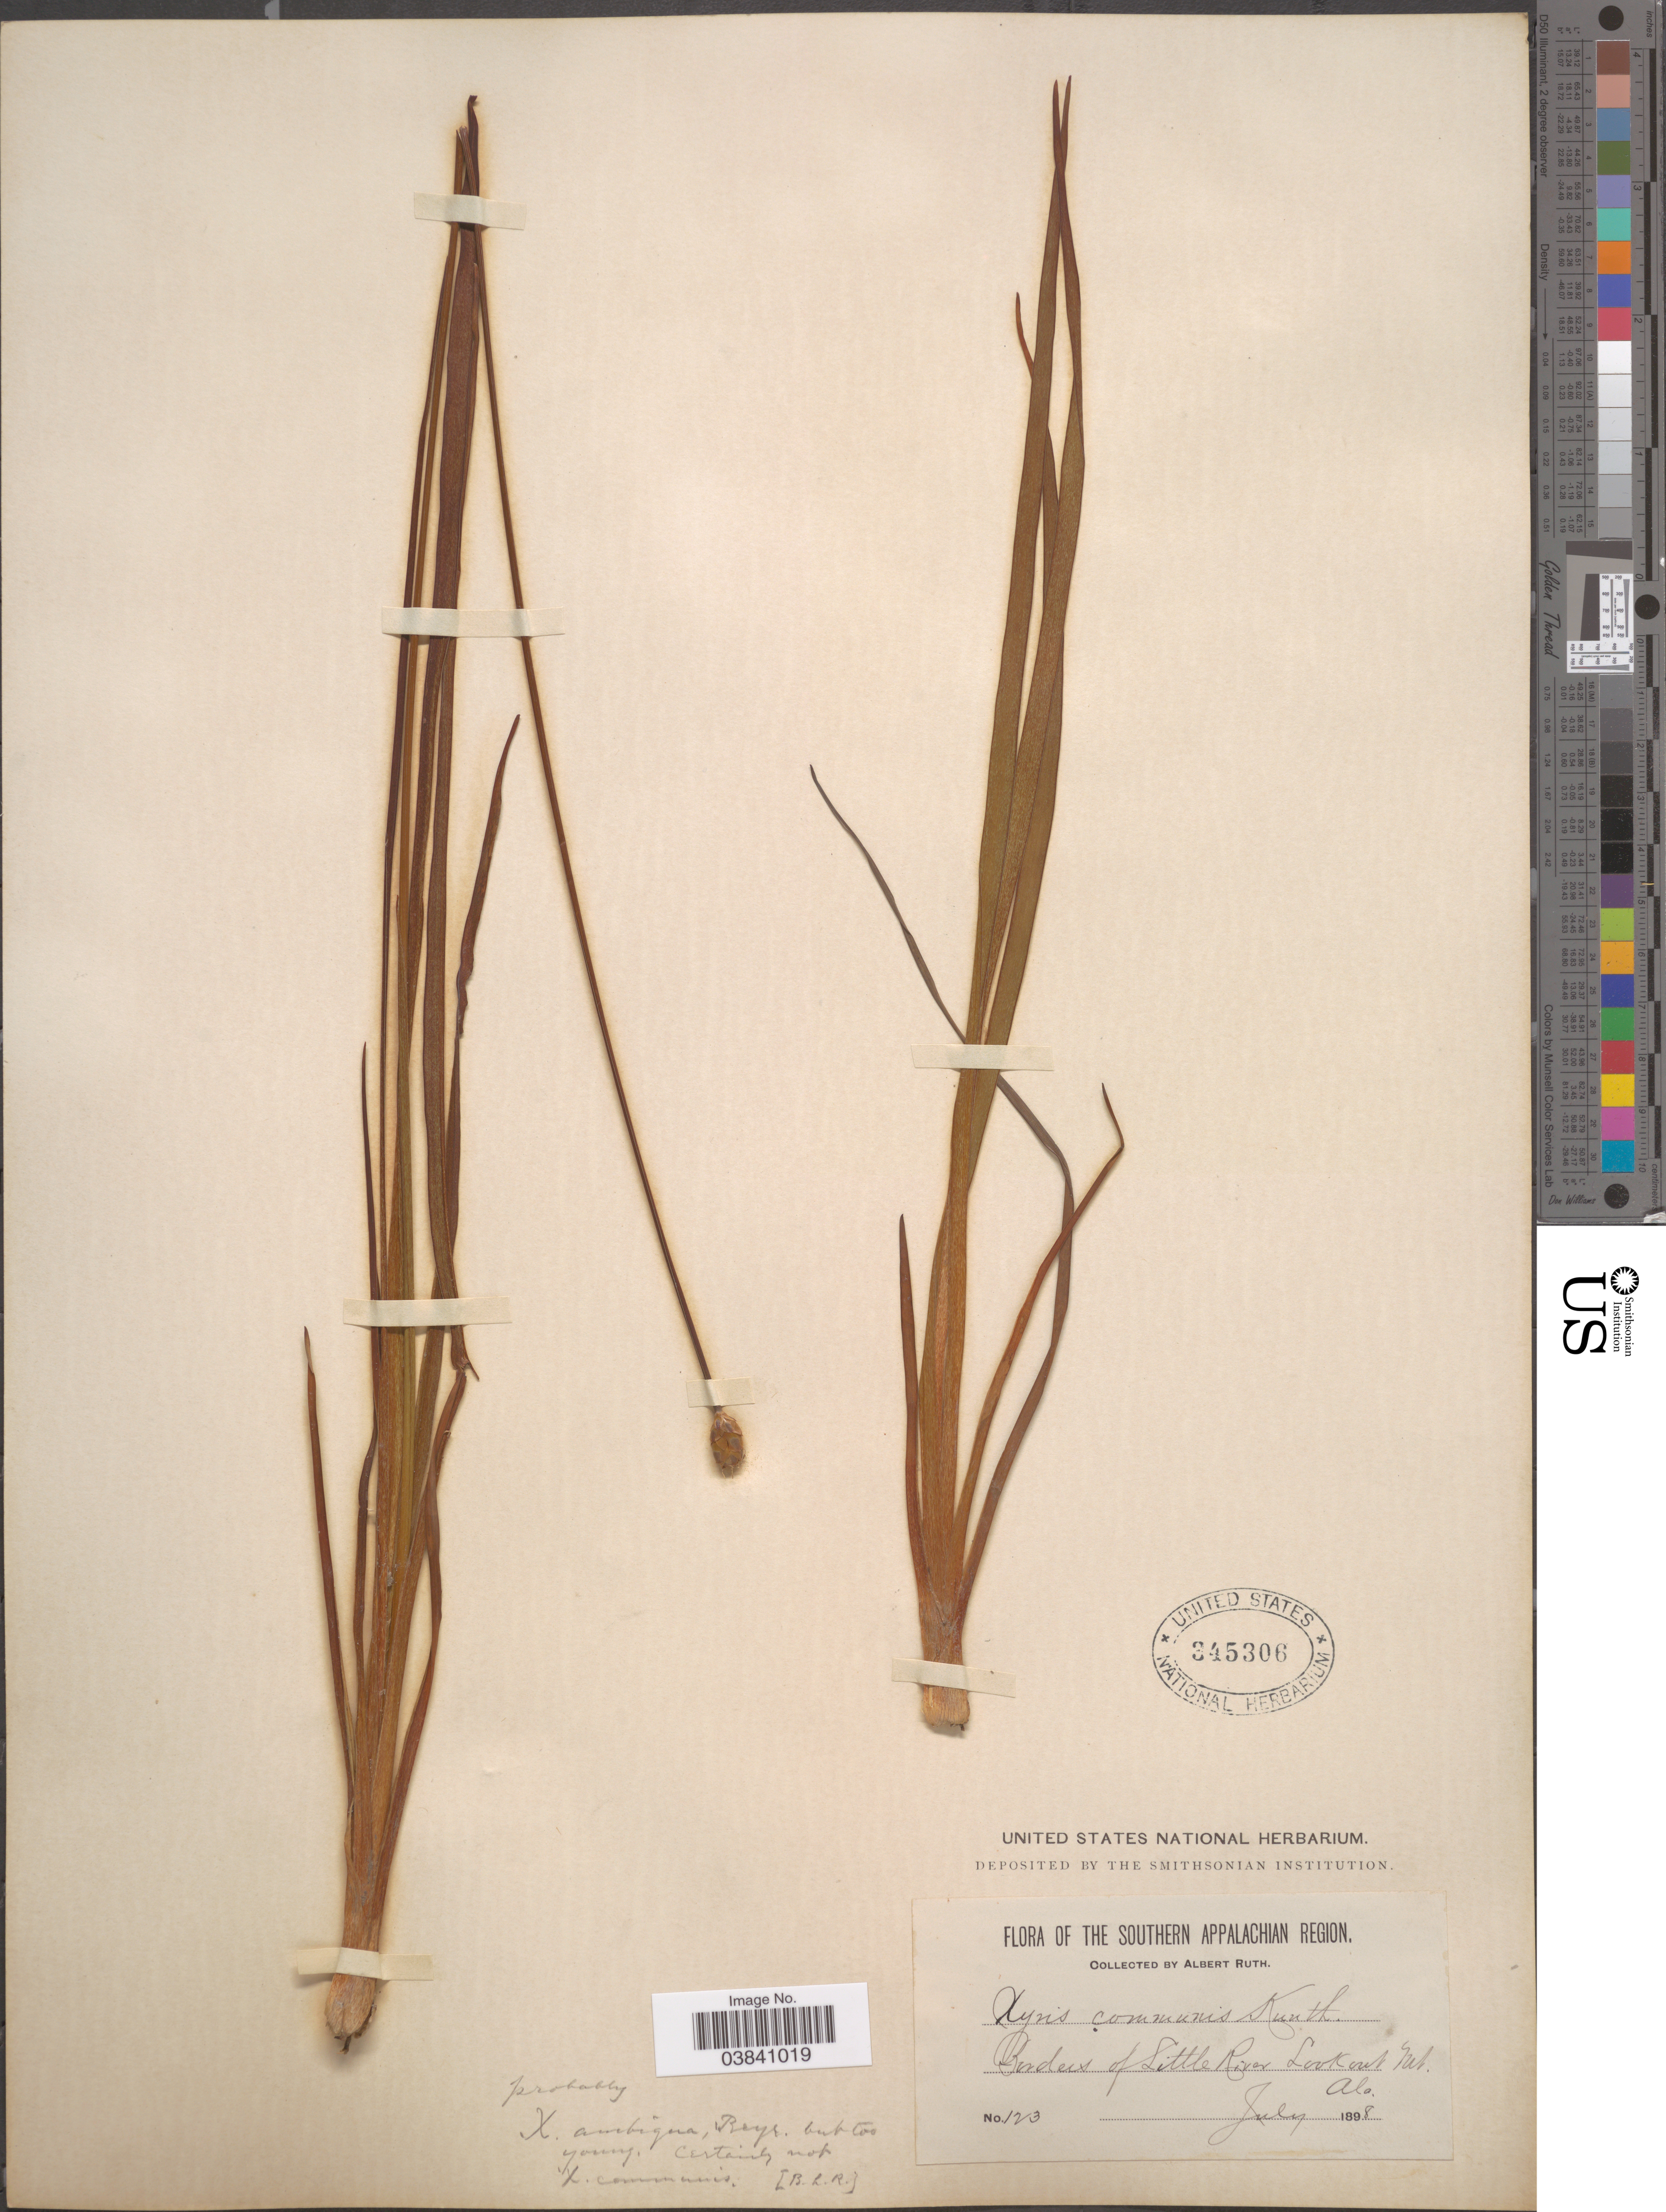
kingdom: Plantae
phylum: Tracheophyta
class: Liliopsida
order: Poales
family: Xyridaceae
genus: Xyris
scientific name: Xyris ambigua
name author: Beyr. ex Kunth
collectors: A. Ruth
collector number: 123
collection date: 1898-07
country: United States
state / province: Alabama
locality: The Southern Appalachian Region. Borders of Little River Lookout Mt.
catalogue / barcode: US 345306